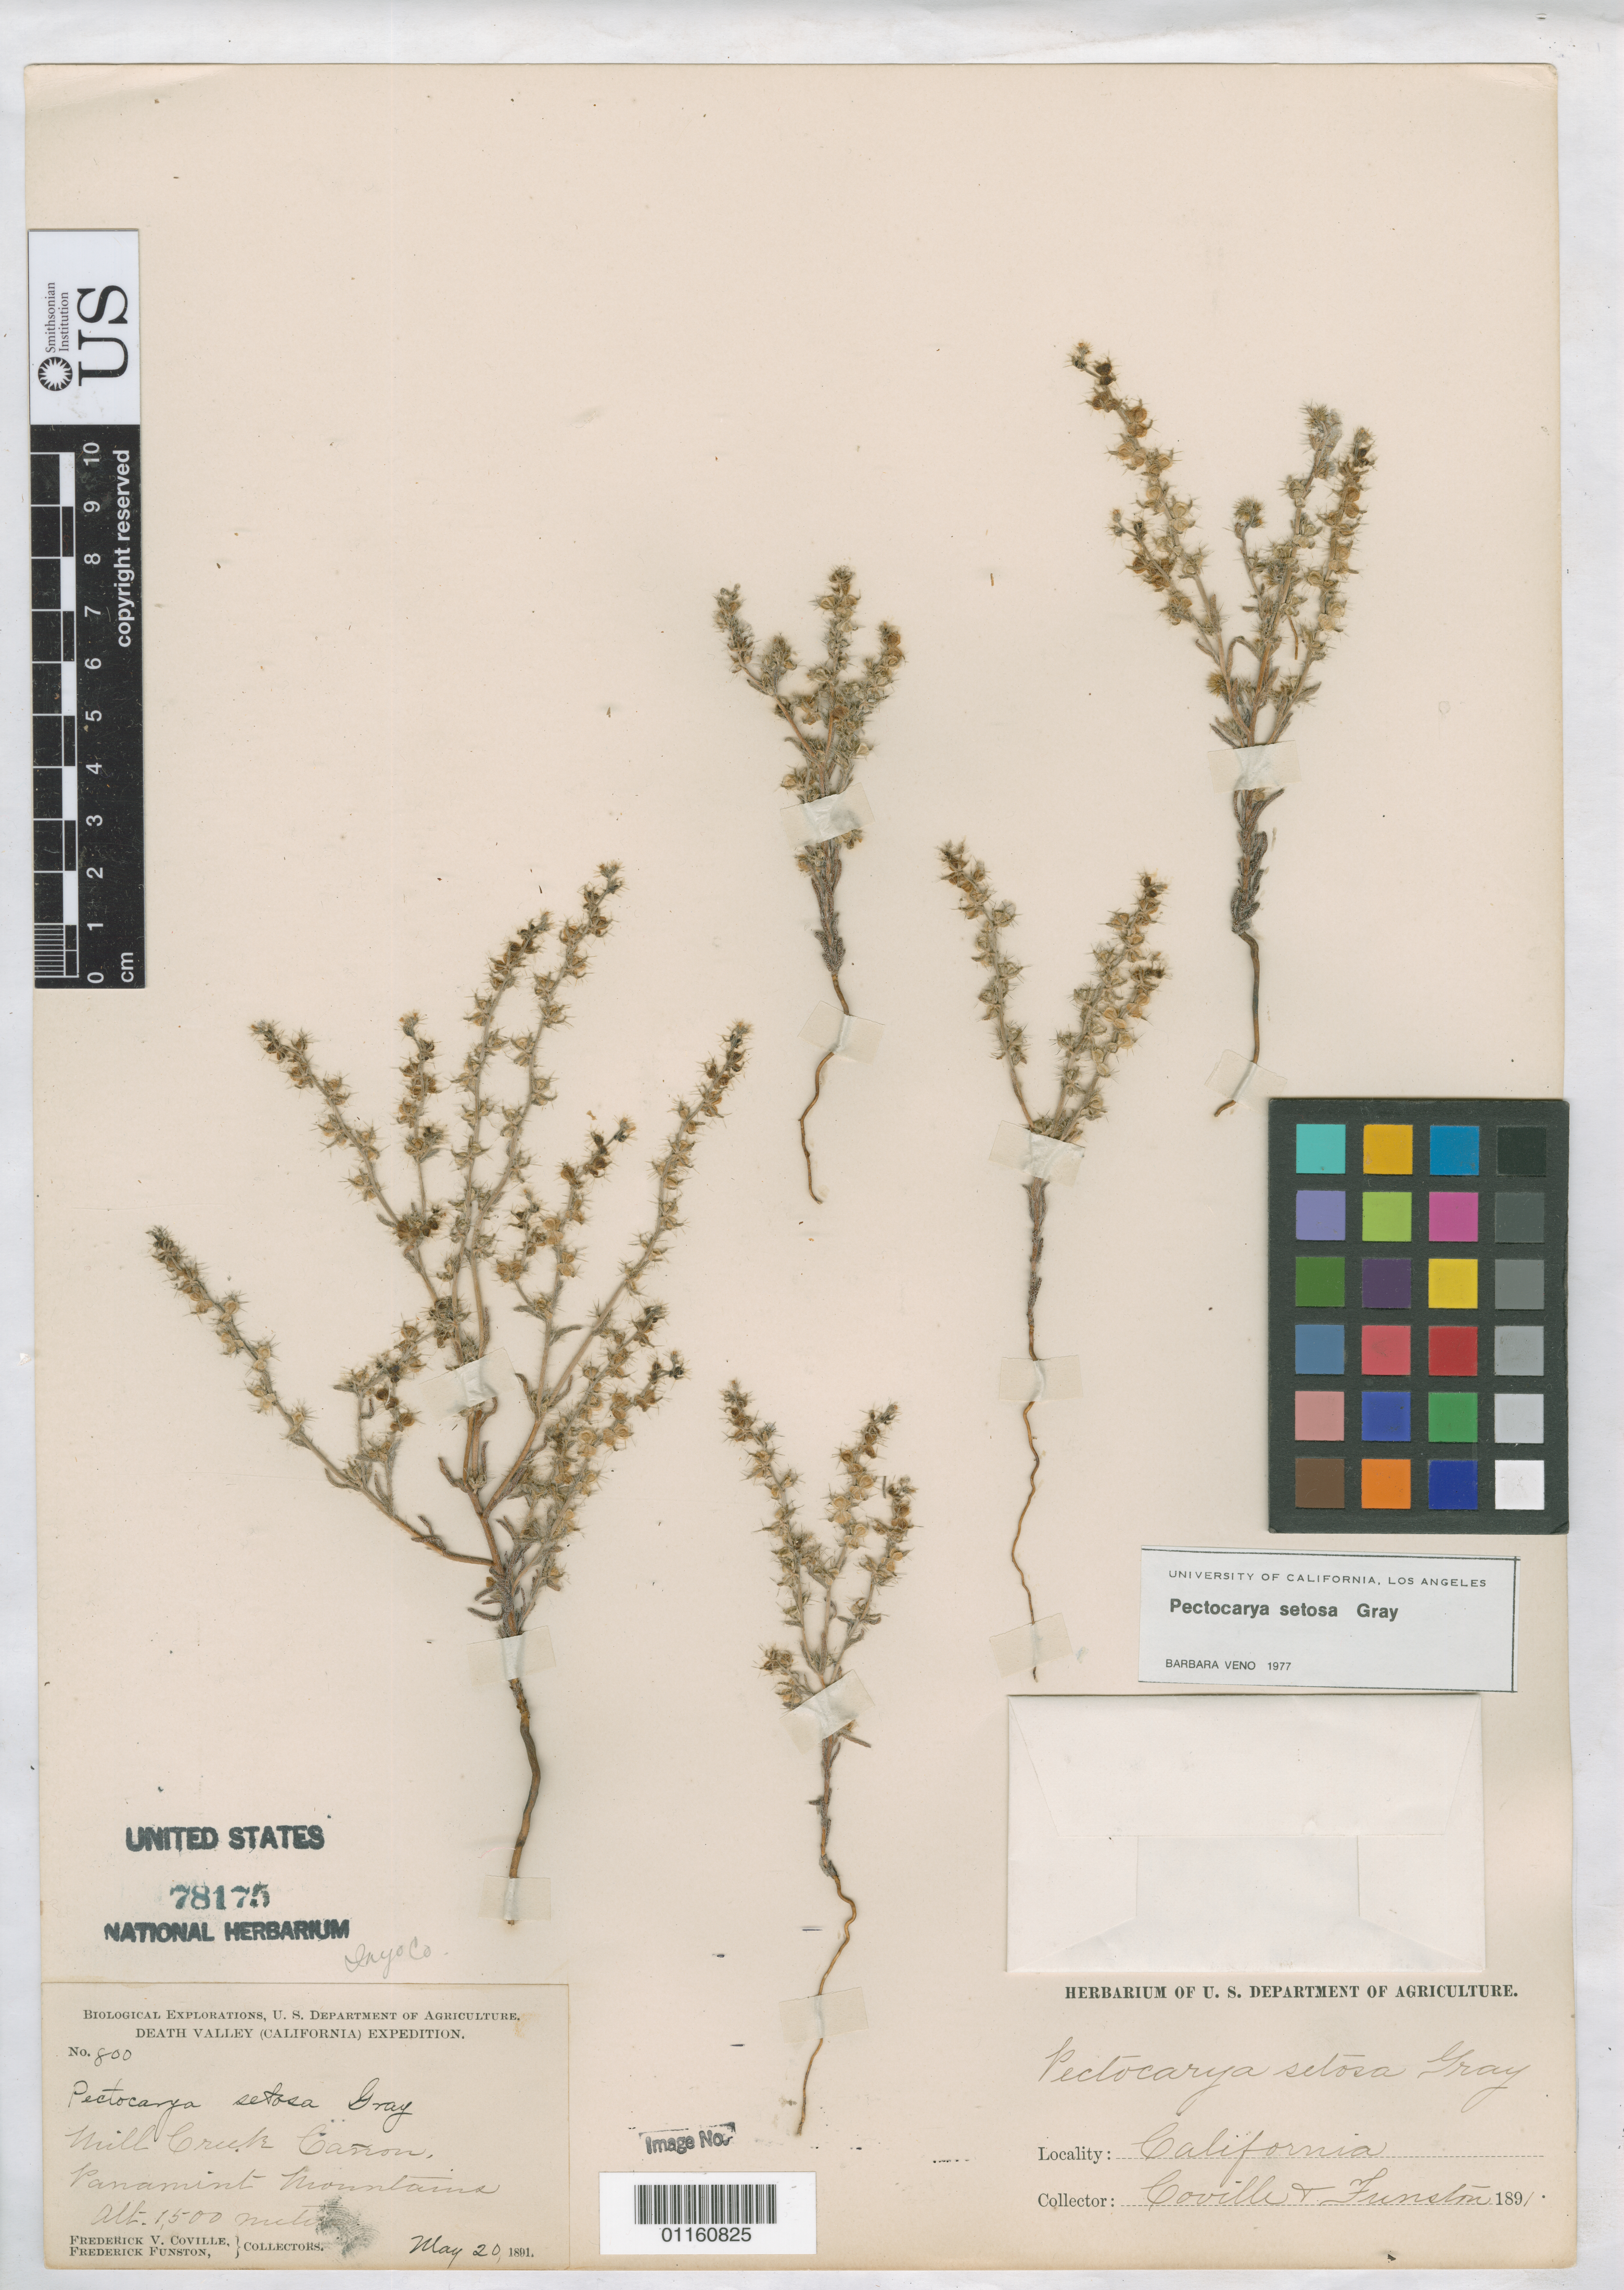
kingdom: Plantae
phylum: Tracheophyta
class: Magnoliopsida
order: Boraginales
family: Boraginaceae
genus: Pectocarya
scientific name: Pectocarya setosa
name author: A. Gray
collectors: F. V. Coville & F. Funston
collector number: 800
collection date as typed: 20 May 1891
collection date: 1891-05-20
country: United States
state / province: California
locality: Mill Creek Canyon, Panamint Mts.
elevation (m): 1500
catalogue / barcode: US 78175